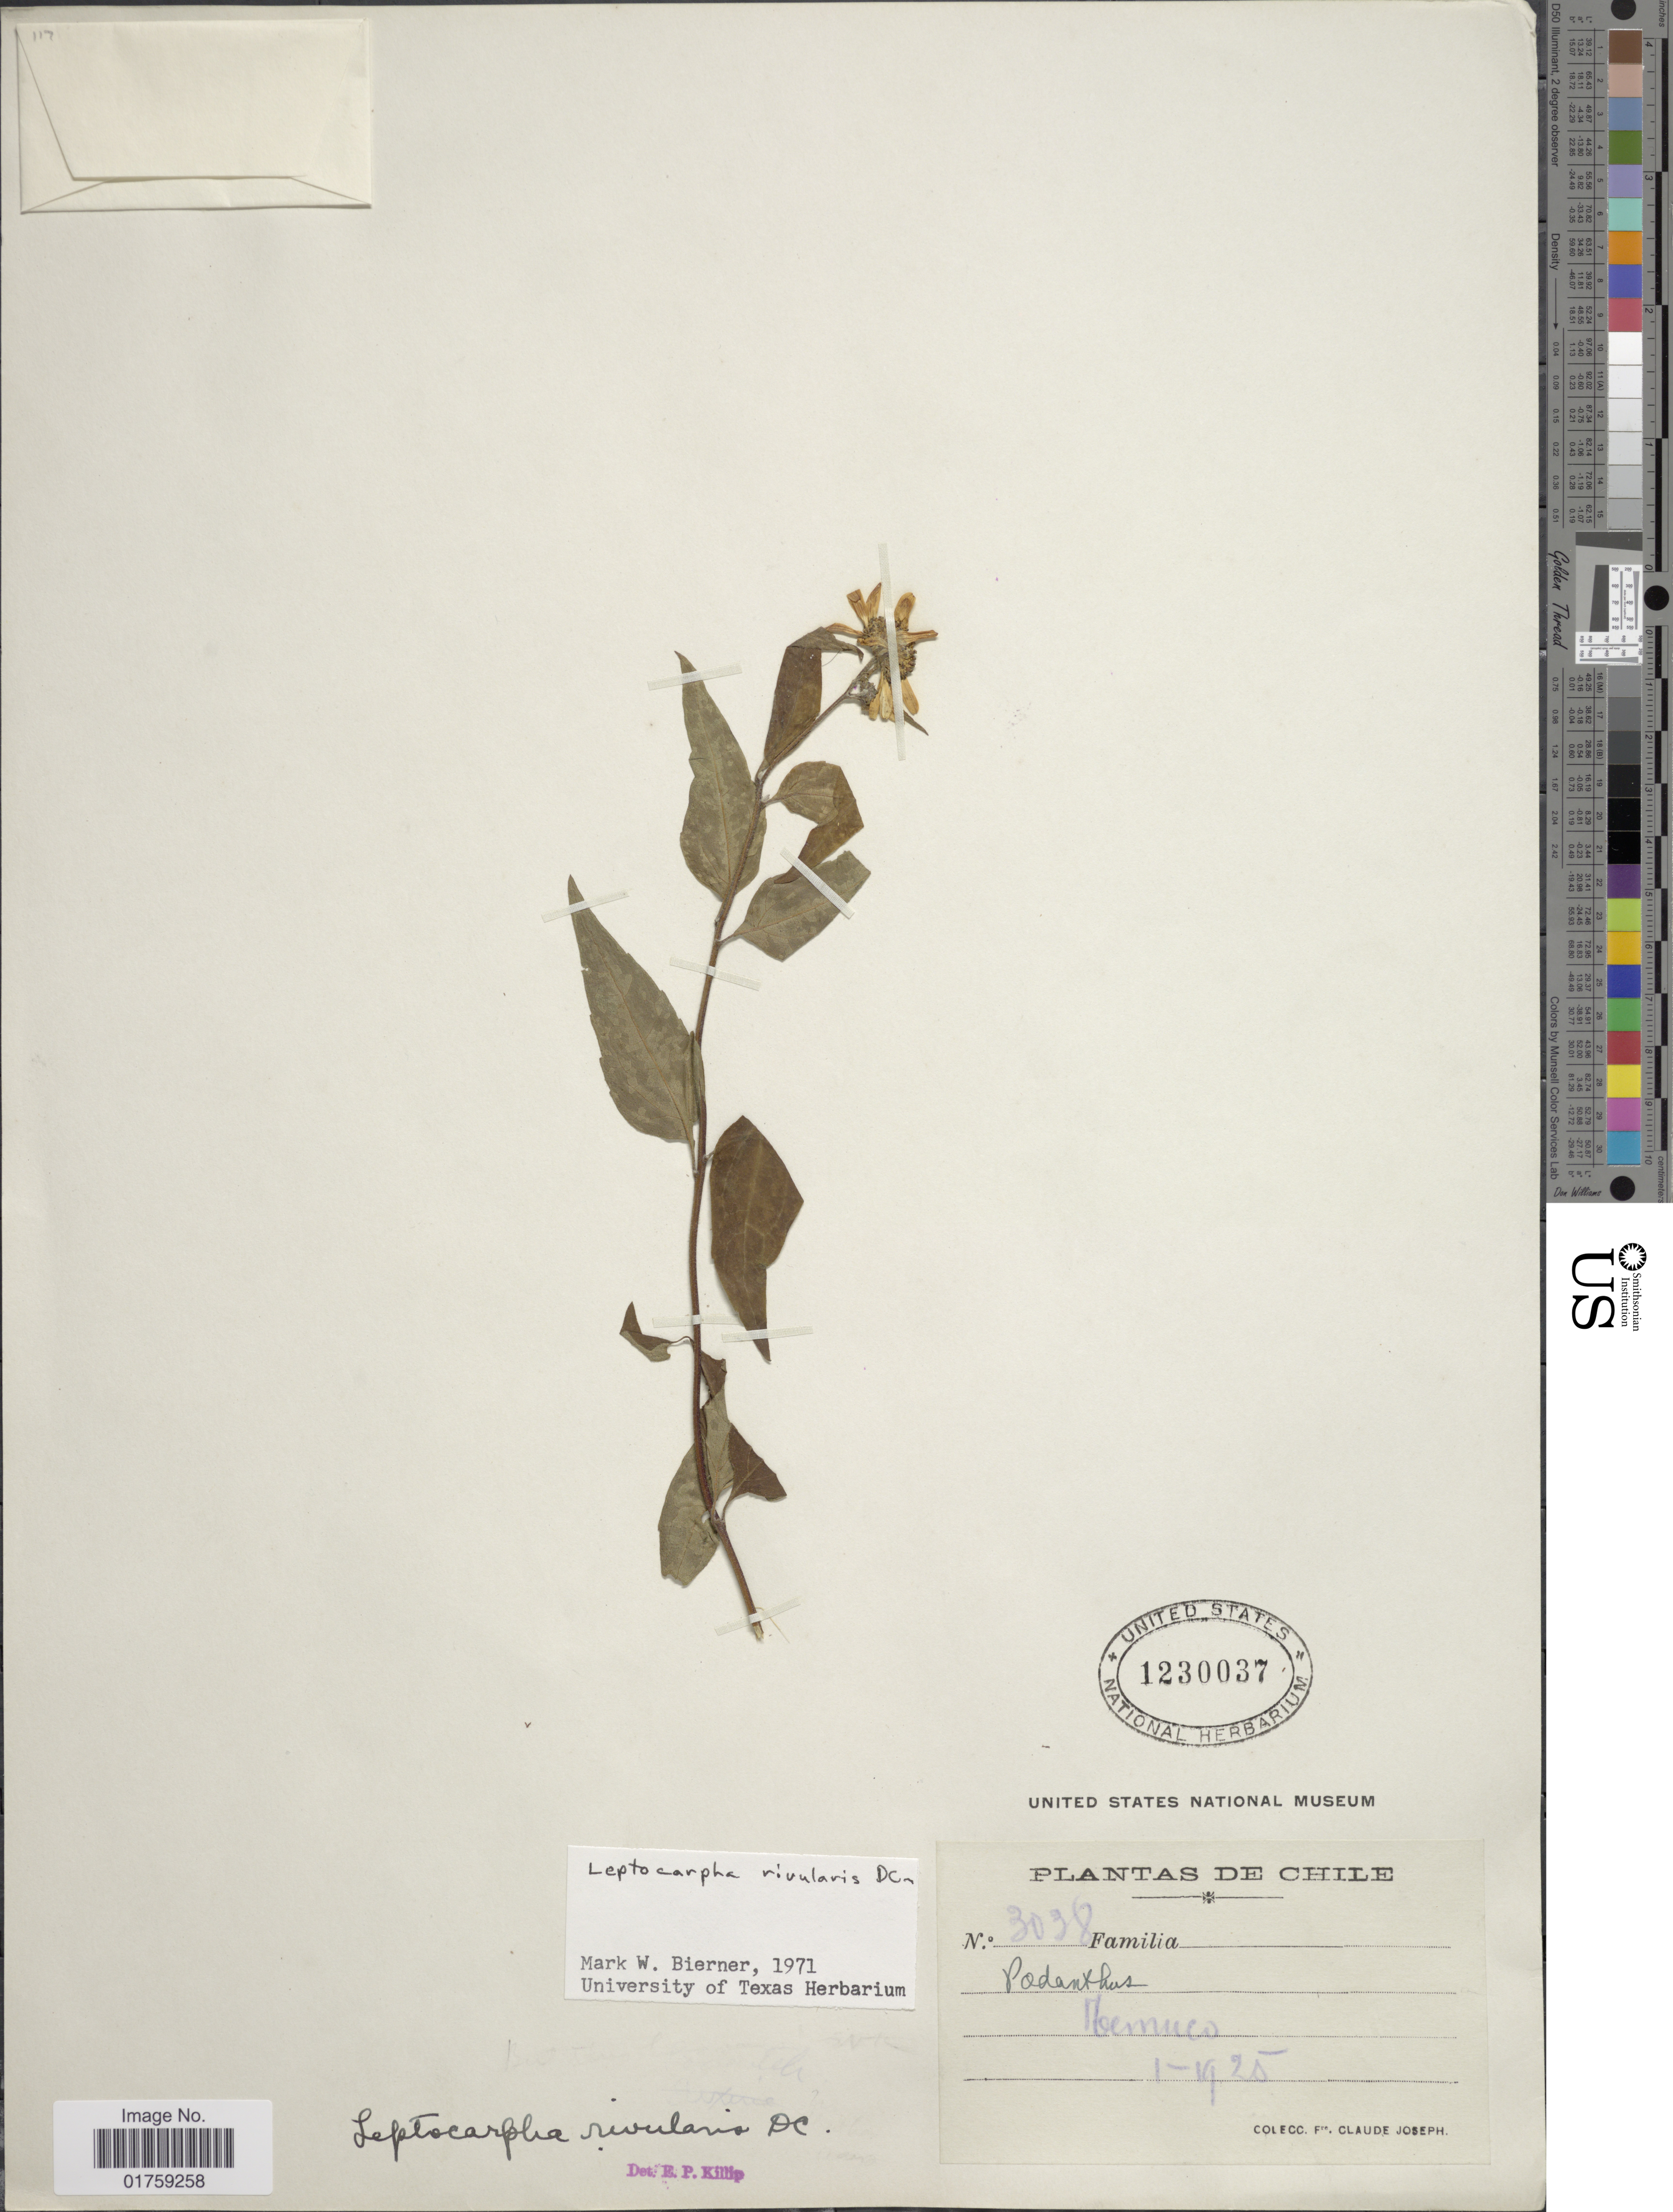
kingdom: Plantae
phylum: Tracheophyta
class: Magnoliopsida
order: Asterales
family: Asteraceae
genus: Leptocarpha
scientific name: Leptocarpha rivularis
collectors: Bro. Claude-Joseph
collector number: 3038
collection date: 1925-01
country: Chile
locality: Memuco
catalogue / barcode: US 120037